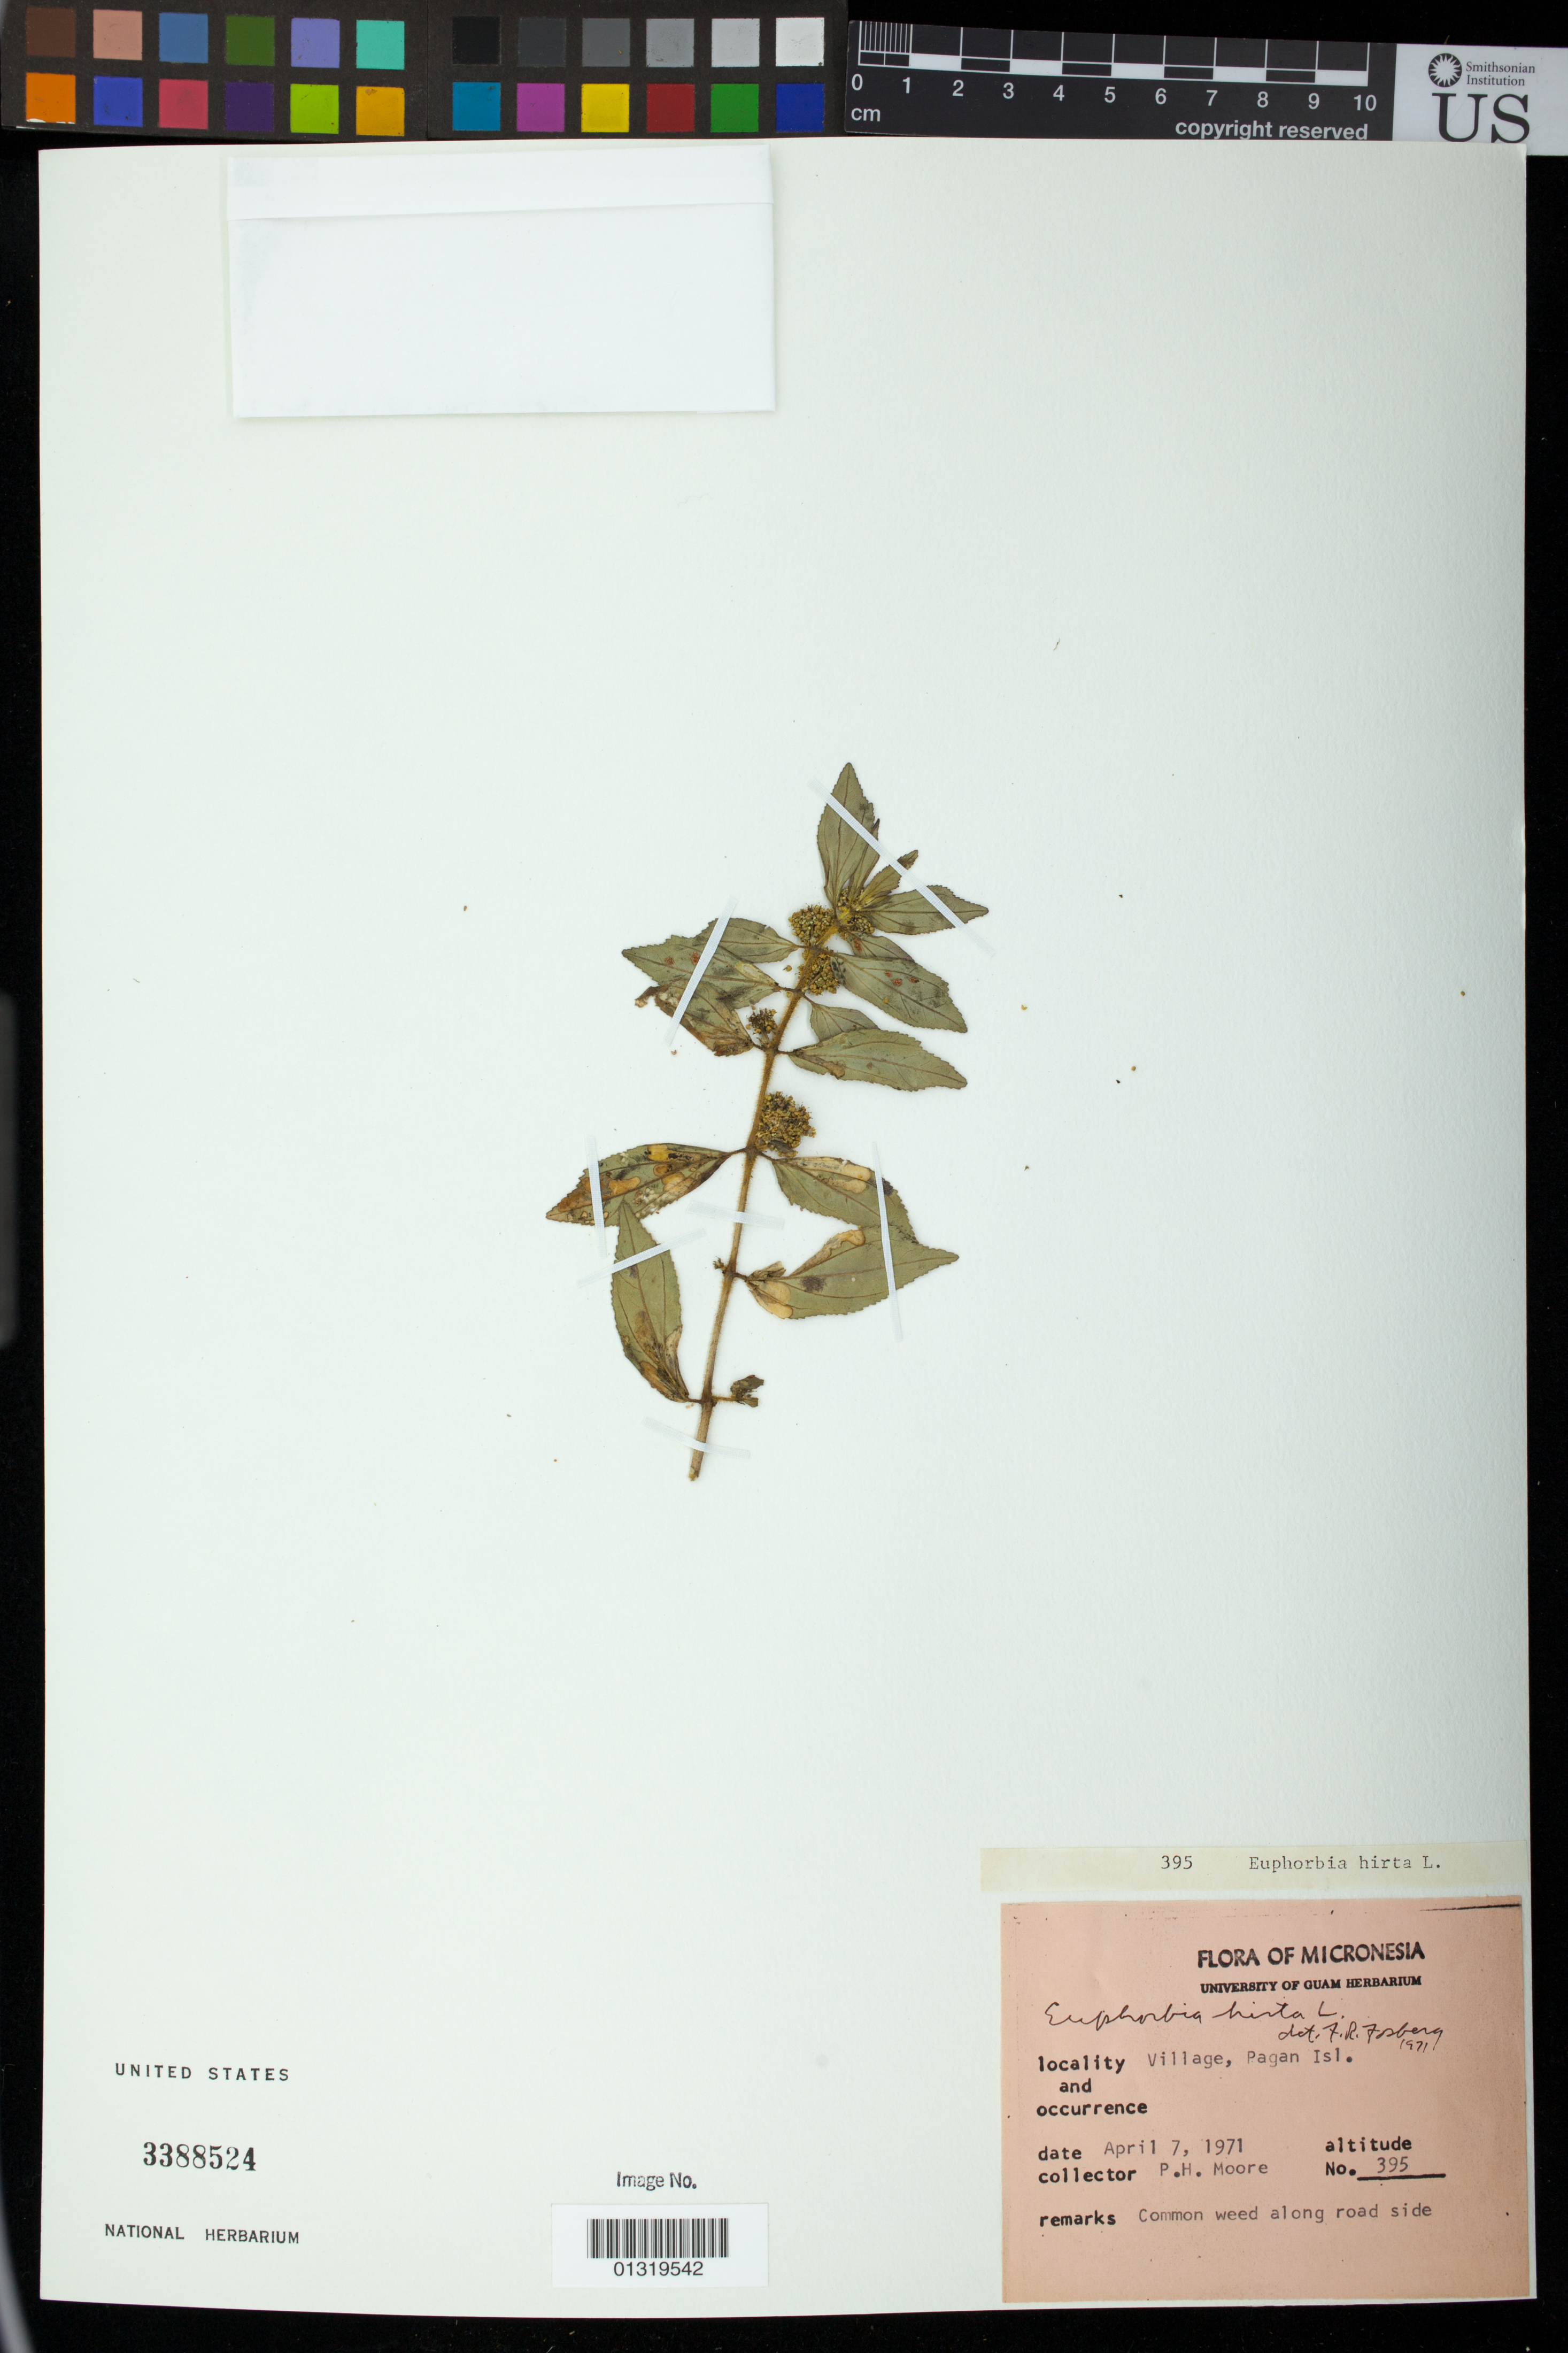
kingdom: Plantae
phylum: Tracheophyta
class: Magnoliopsida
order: Malpighiales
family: Euphorbiaceae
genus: Euphorbia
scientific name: Euphorbia hirta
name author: L.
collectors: P. H. Moore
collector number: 395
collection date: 1971-04-07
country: Northern Mariana Islands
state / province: Northern Islands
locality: Village, Pagan Island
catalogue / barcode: US 3388524